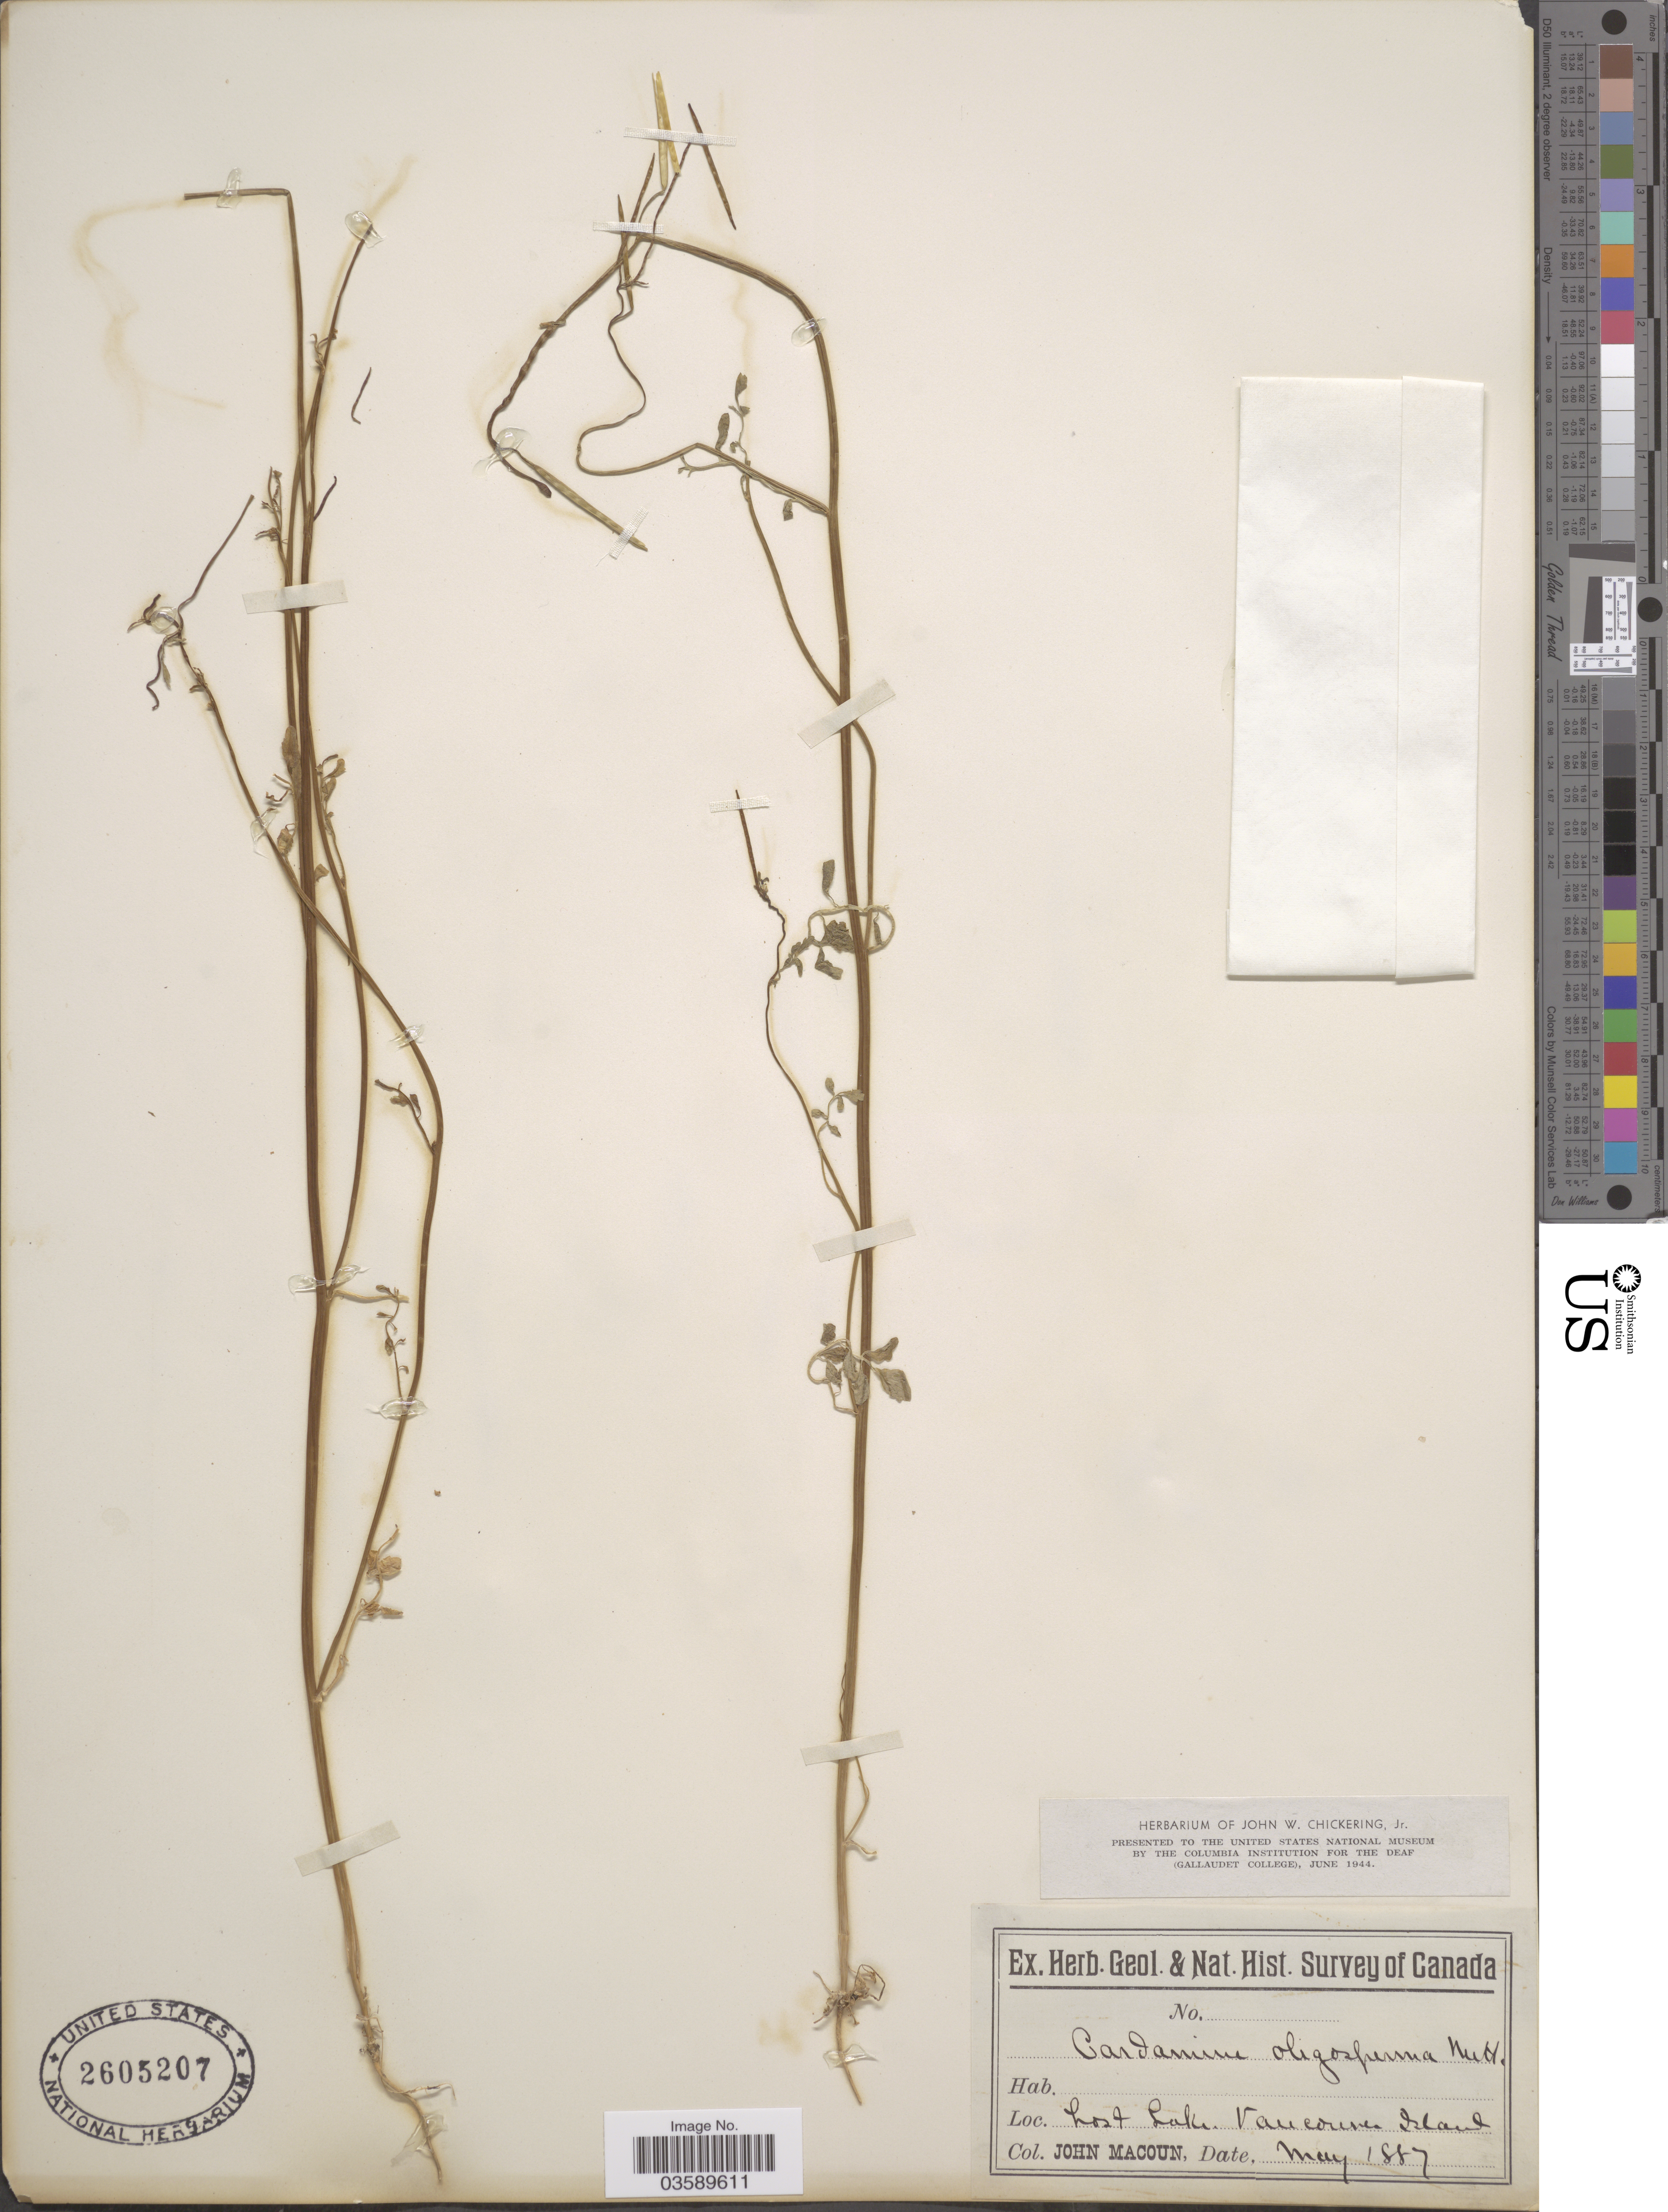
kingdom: Plantae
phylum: Tracheophyta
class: Magnoliopsida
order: Brassicales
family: Brassicaceae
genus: Cardamine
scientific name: Cardamine oligosperma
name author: Nutt.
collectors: J. Macoun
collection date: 1887-05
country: Canada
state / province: British Columbia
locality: Lost Lake, Vancouver Island.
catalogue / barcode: US 2605207